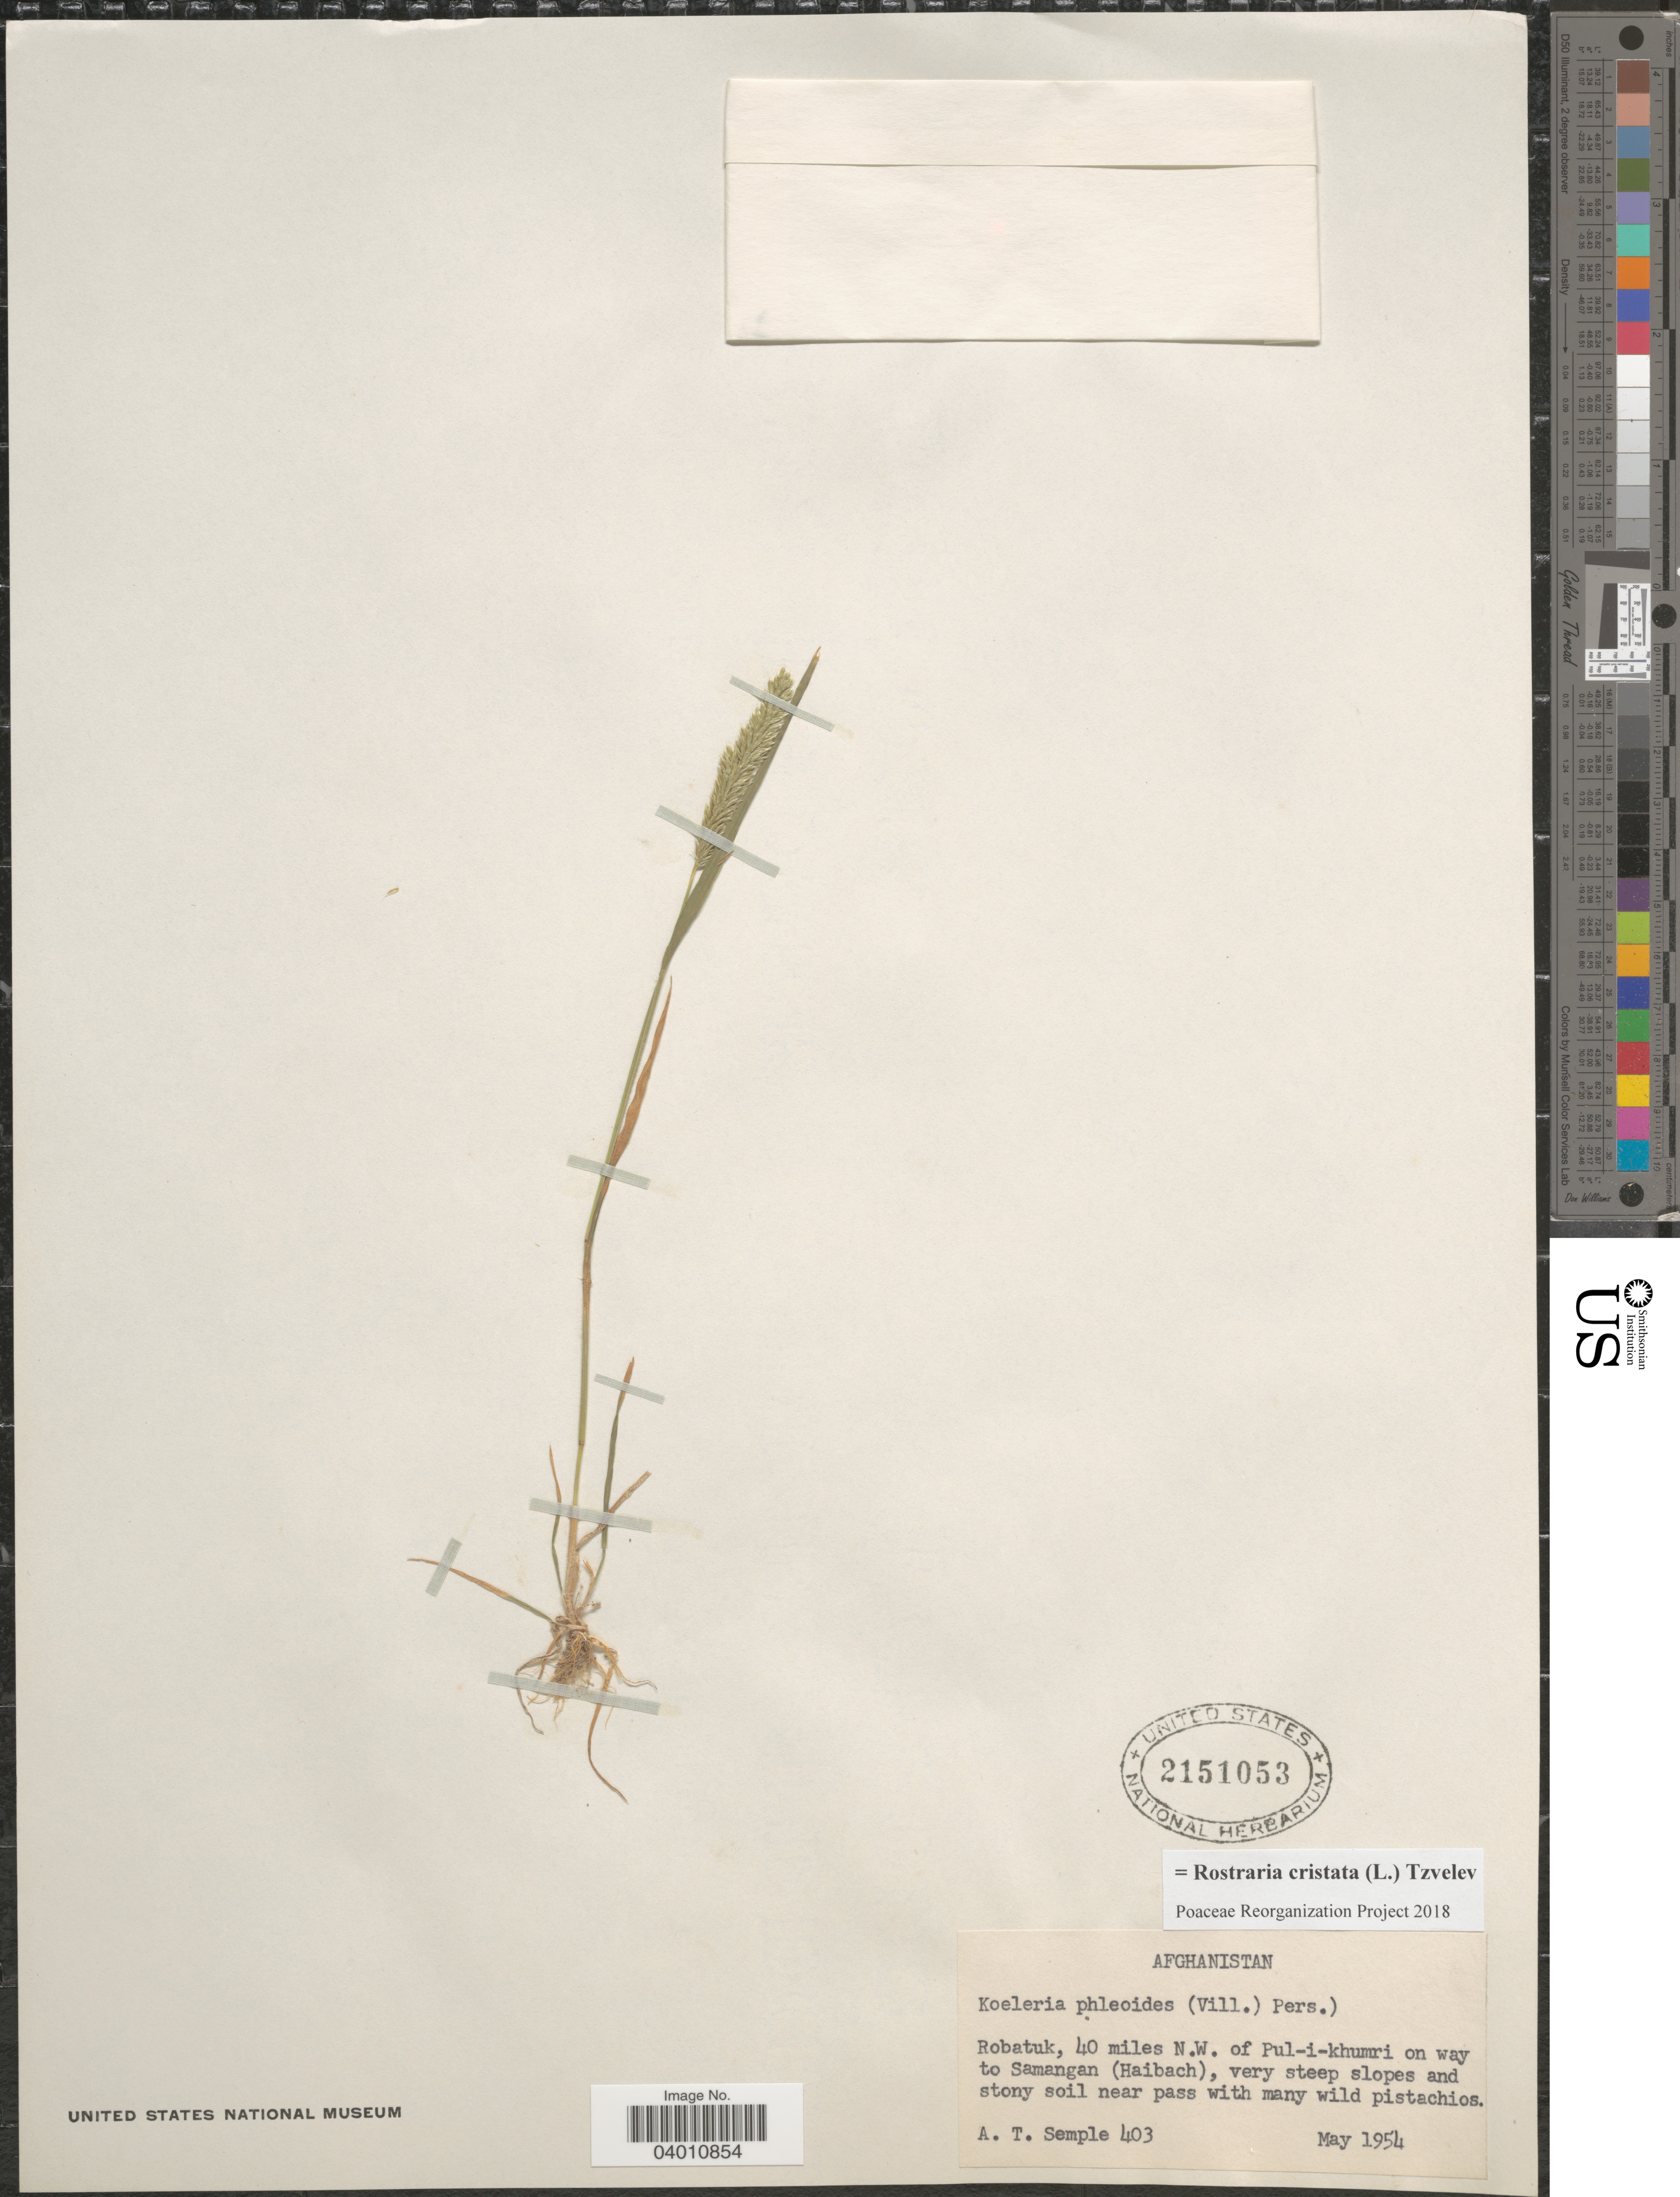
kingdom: Plantae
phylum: Tracheophyta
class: Liliopsida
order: Poales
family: Poaceae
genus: Rostraria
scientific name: Rostraria cristata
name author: (L.) Tzvelev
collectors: A. Semple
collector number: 403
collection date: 1954-05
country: Afghanistan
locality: Robatuk, 40 miles N.W. of Pul-i-khumri on way to Samangan (Haibach).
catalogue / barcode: US 2151053